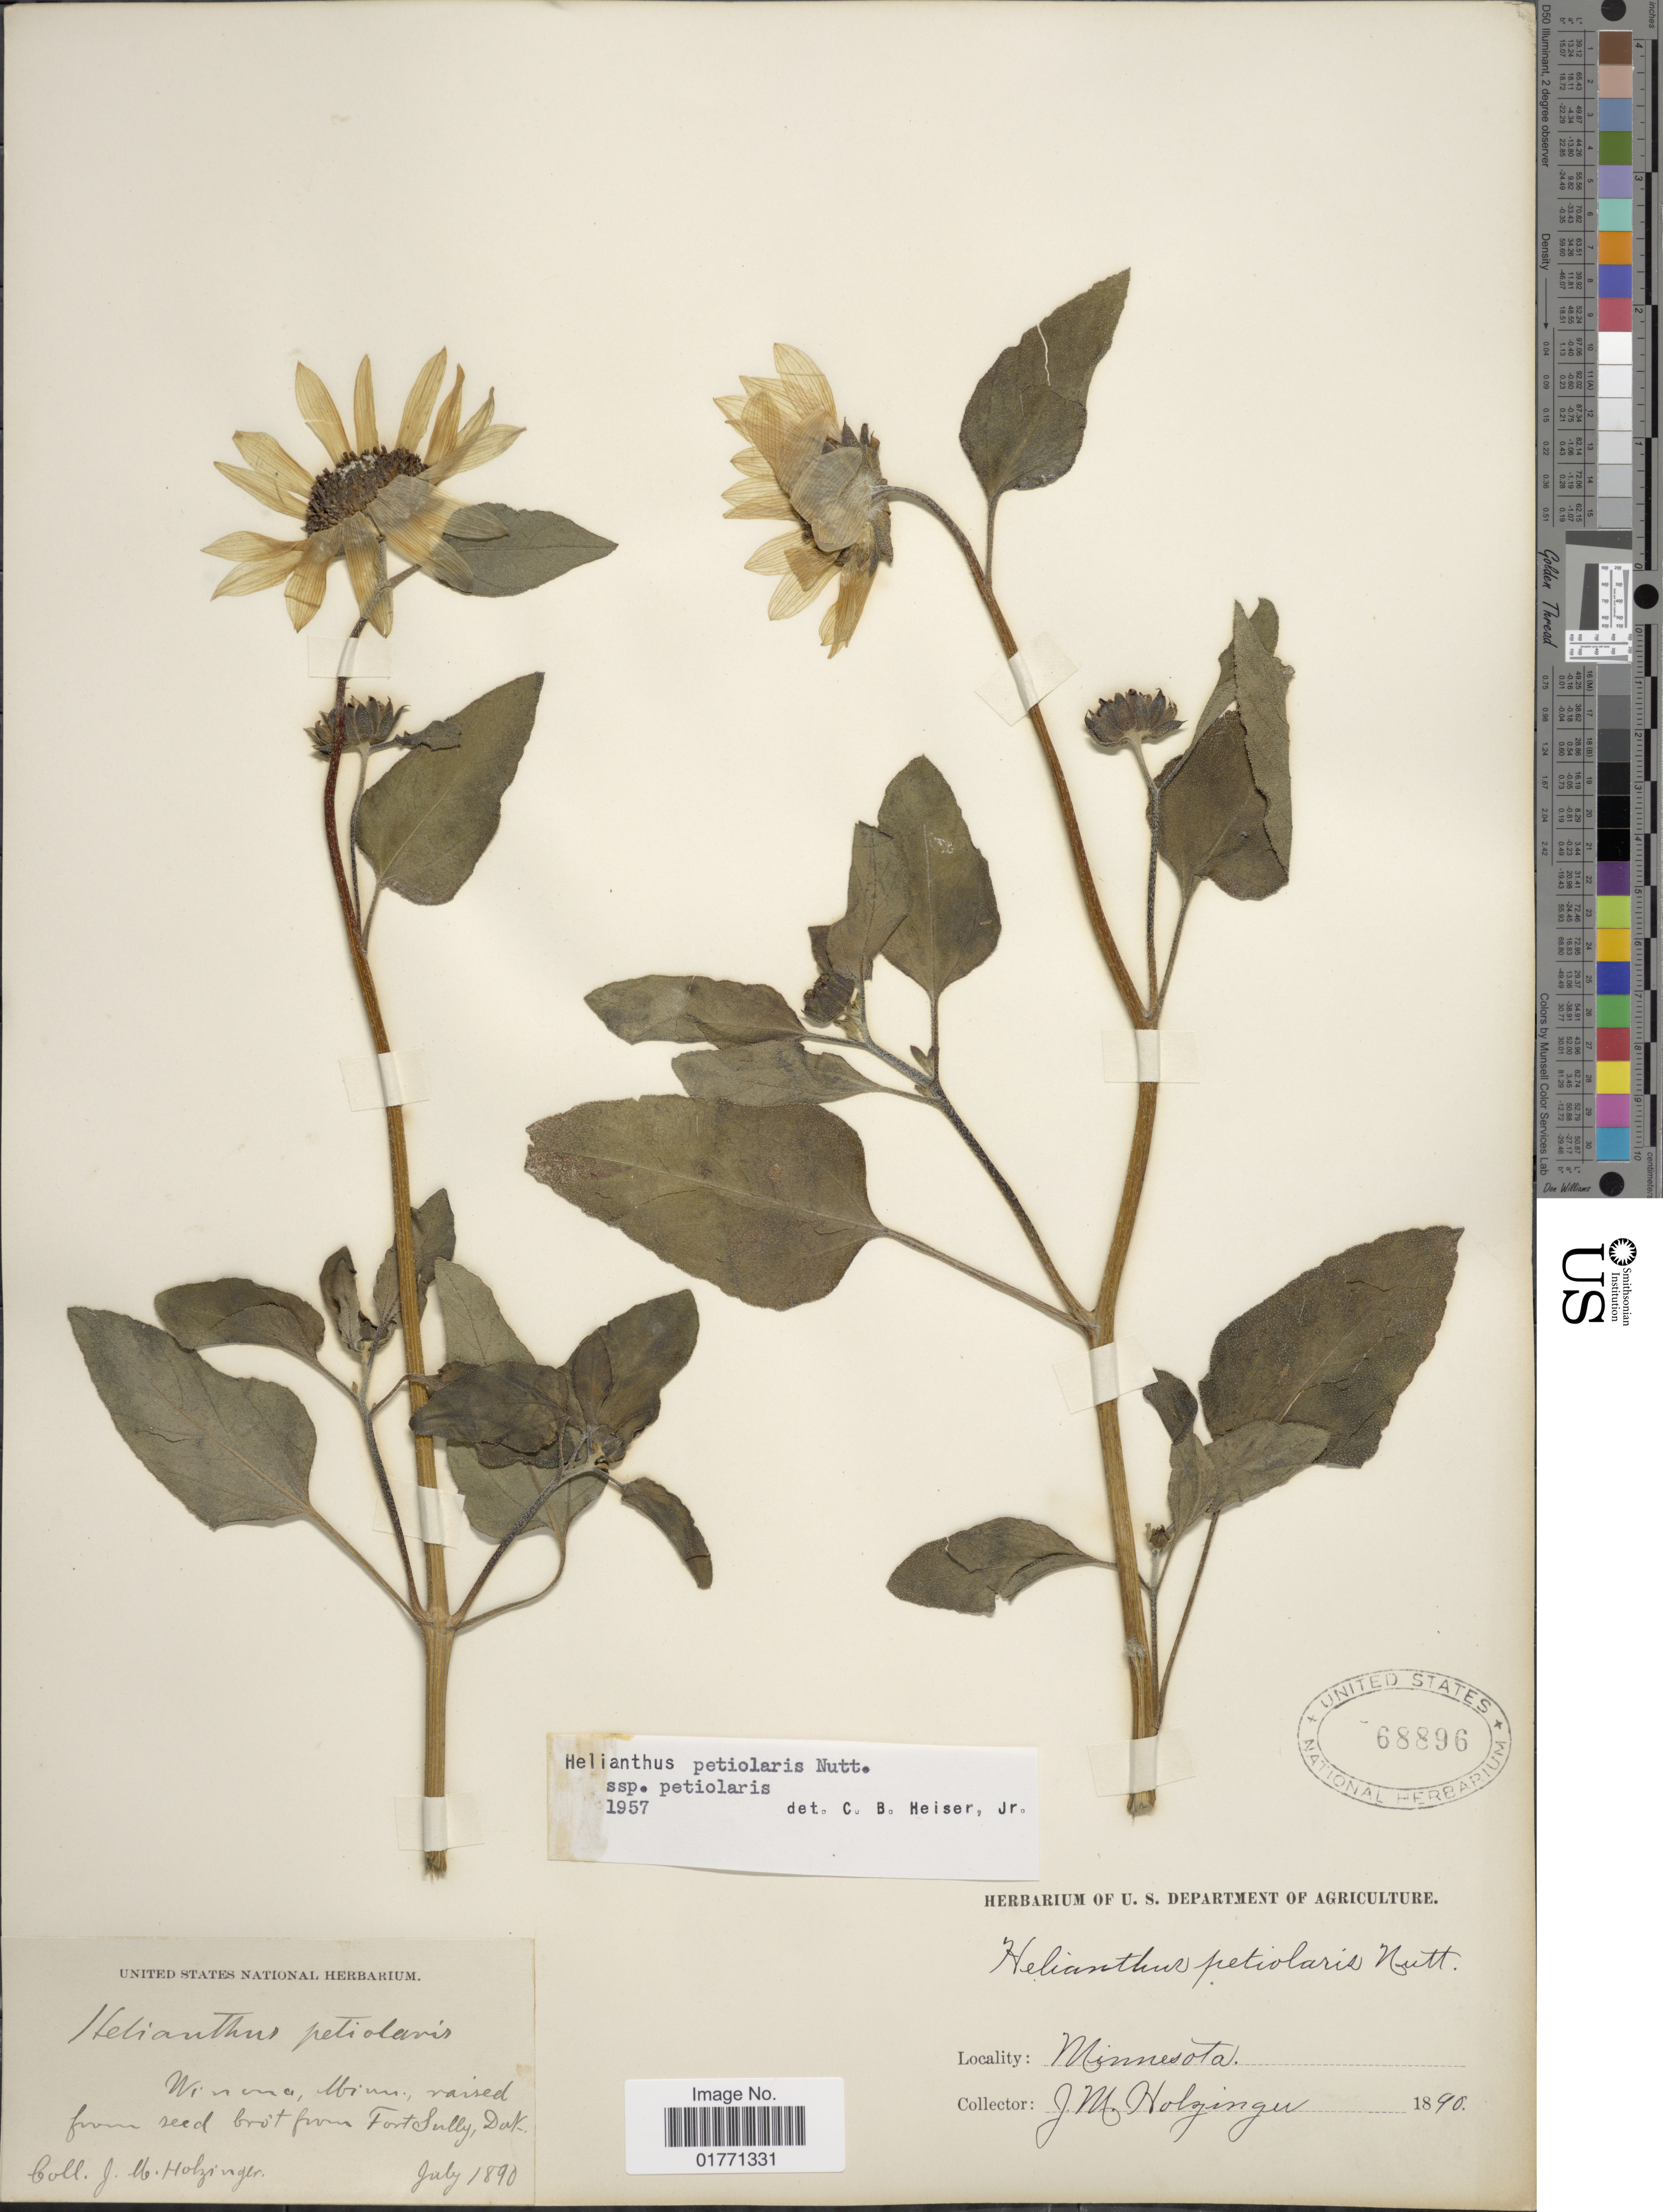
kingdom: Plantae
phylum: Tracheophyta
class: Magnoliopsida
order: Asterales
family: Asteraceae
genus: Helianthus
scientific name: Helianthus petiolaris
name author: Nutt.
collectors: J. M. Holzinger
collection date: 1890-07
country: United States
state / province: Minnesota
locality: Winona, raised from seed bro't from Fort Sully, Dak.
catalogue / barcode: US 68896